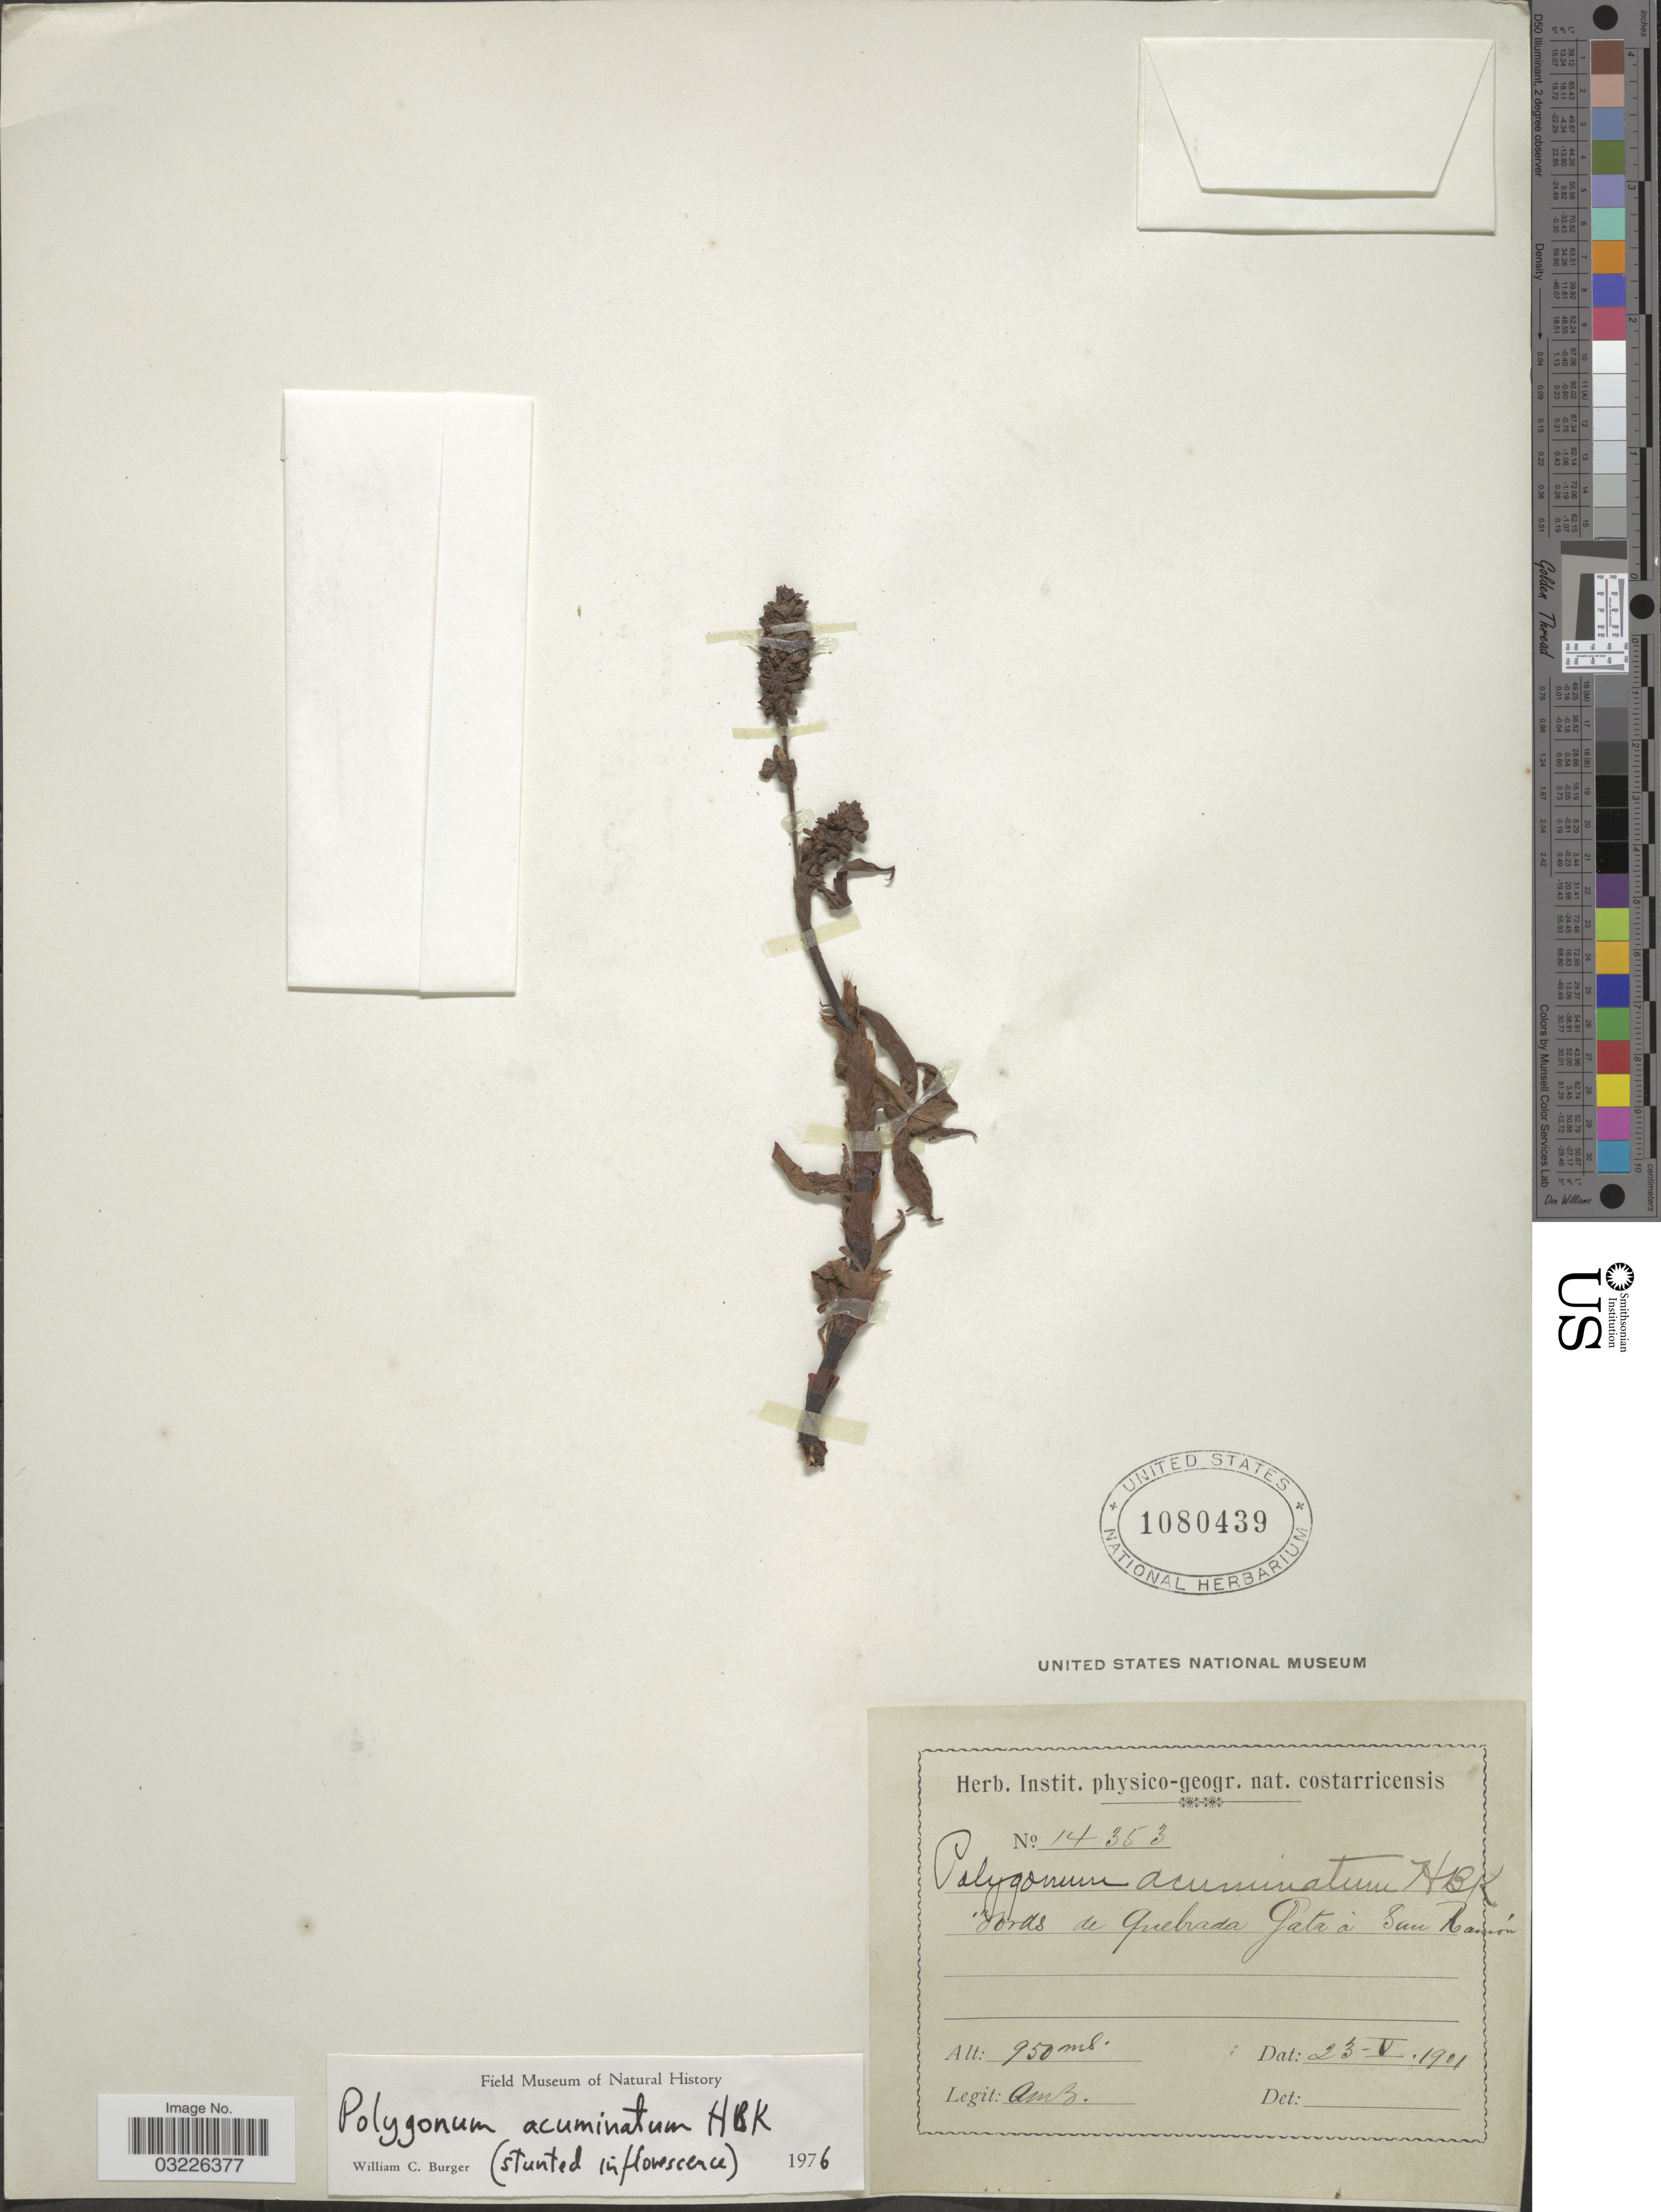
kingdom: Plantae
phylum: Tracheophyta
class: Magnoliopsida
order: Caryophyllales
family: Polygonaceae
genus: Polygonum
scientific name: Polygonum acuminatum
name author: Kunth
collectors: A. Brenes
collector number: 14353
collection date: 1901-05-23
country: Costa Rica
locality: Bords de quebrada Gata á San Ramón.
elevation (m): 950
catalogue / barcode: US 1080439